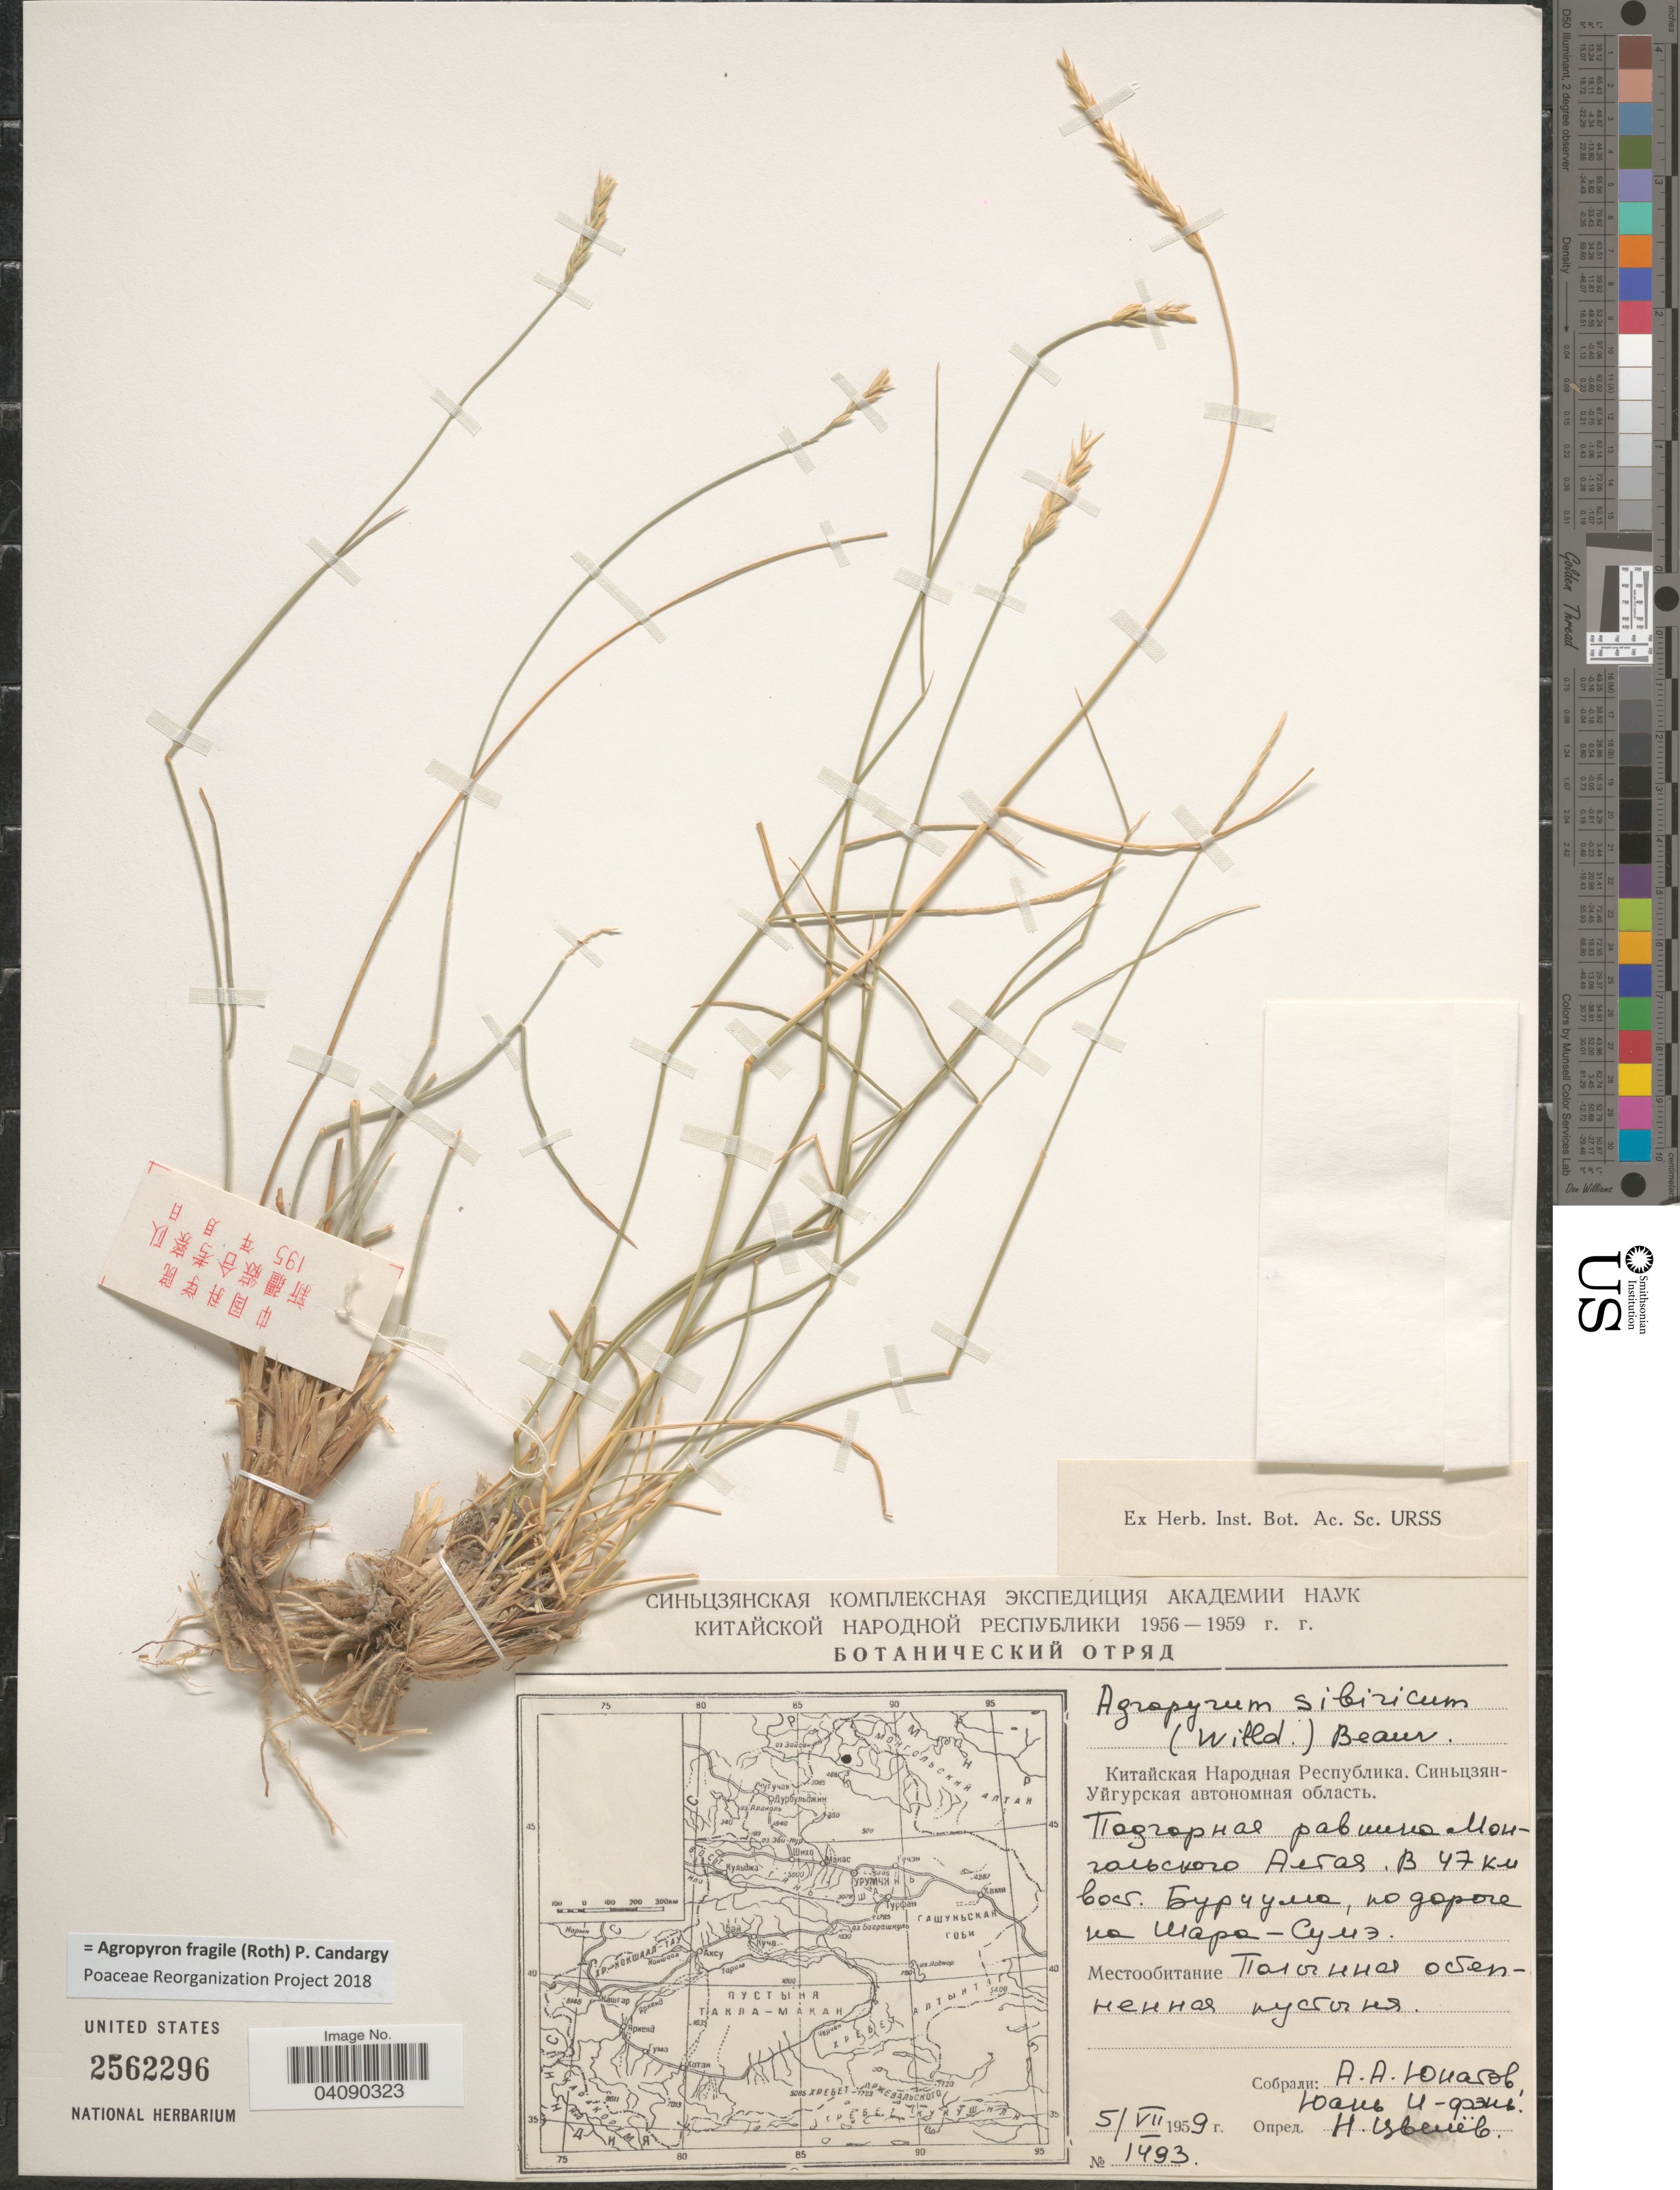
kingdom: Plantae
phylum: Tracheophyta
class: Liliopsida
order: Poales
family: Poaceae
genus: Agropyron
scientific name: Agropyron fragile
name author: (Roth) Candargy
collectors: A. Unatov & Yuan I-fen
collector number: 1493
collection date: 1959-07-05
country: China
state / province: Xinjiang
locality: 47 km E from Burchum on the road to Shara-Sume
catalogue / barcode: US 2562296